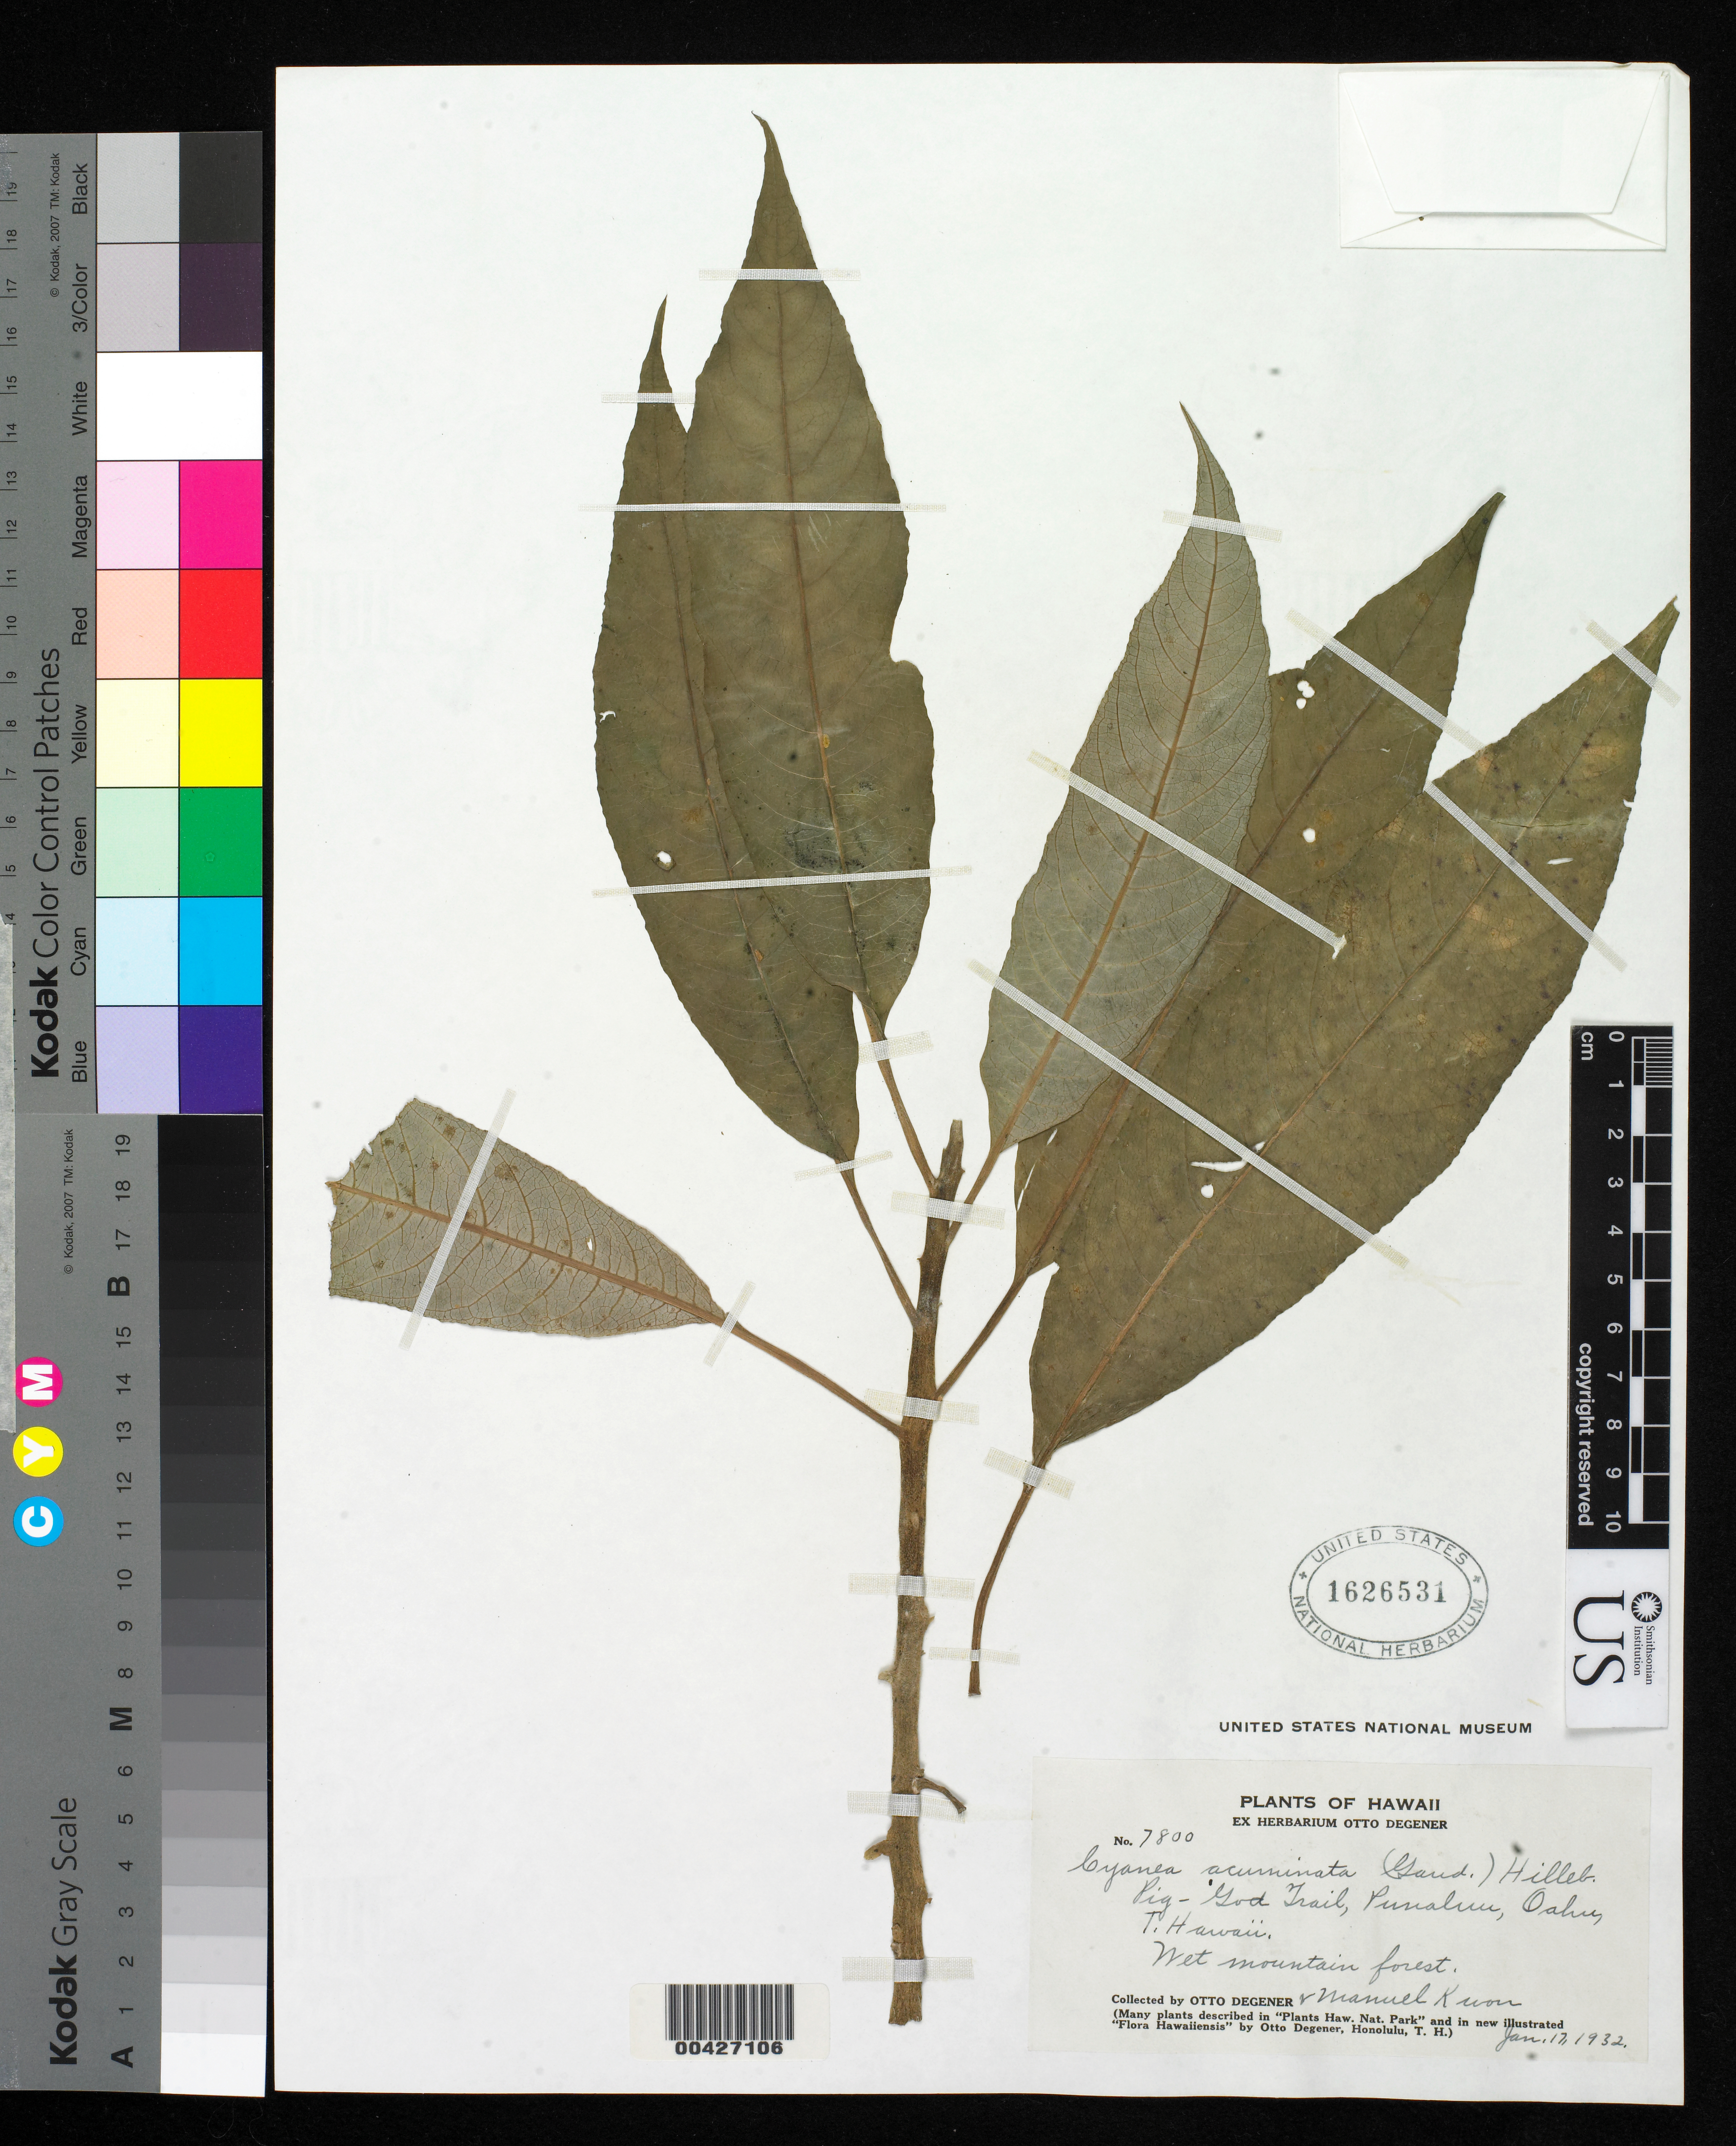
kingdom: Plantae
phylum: Tracheophyta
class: Magnoliopsida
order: Asterales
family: Campanulaceae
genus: Cyanea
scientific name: Cyanea acuminata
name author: (Gaudich.) Hillebr.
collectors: O. Degener & M. Kuon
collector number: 7800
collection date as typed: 17 Jan 1932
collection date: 1932-01-17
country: United States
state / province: Hawaii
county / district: Honolulu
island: Oahu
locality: Pig - God Trail, Punaluu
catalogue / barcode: US 1626531